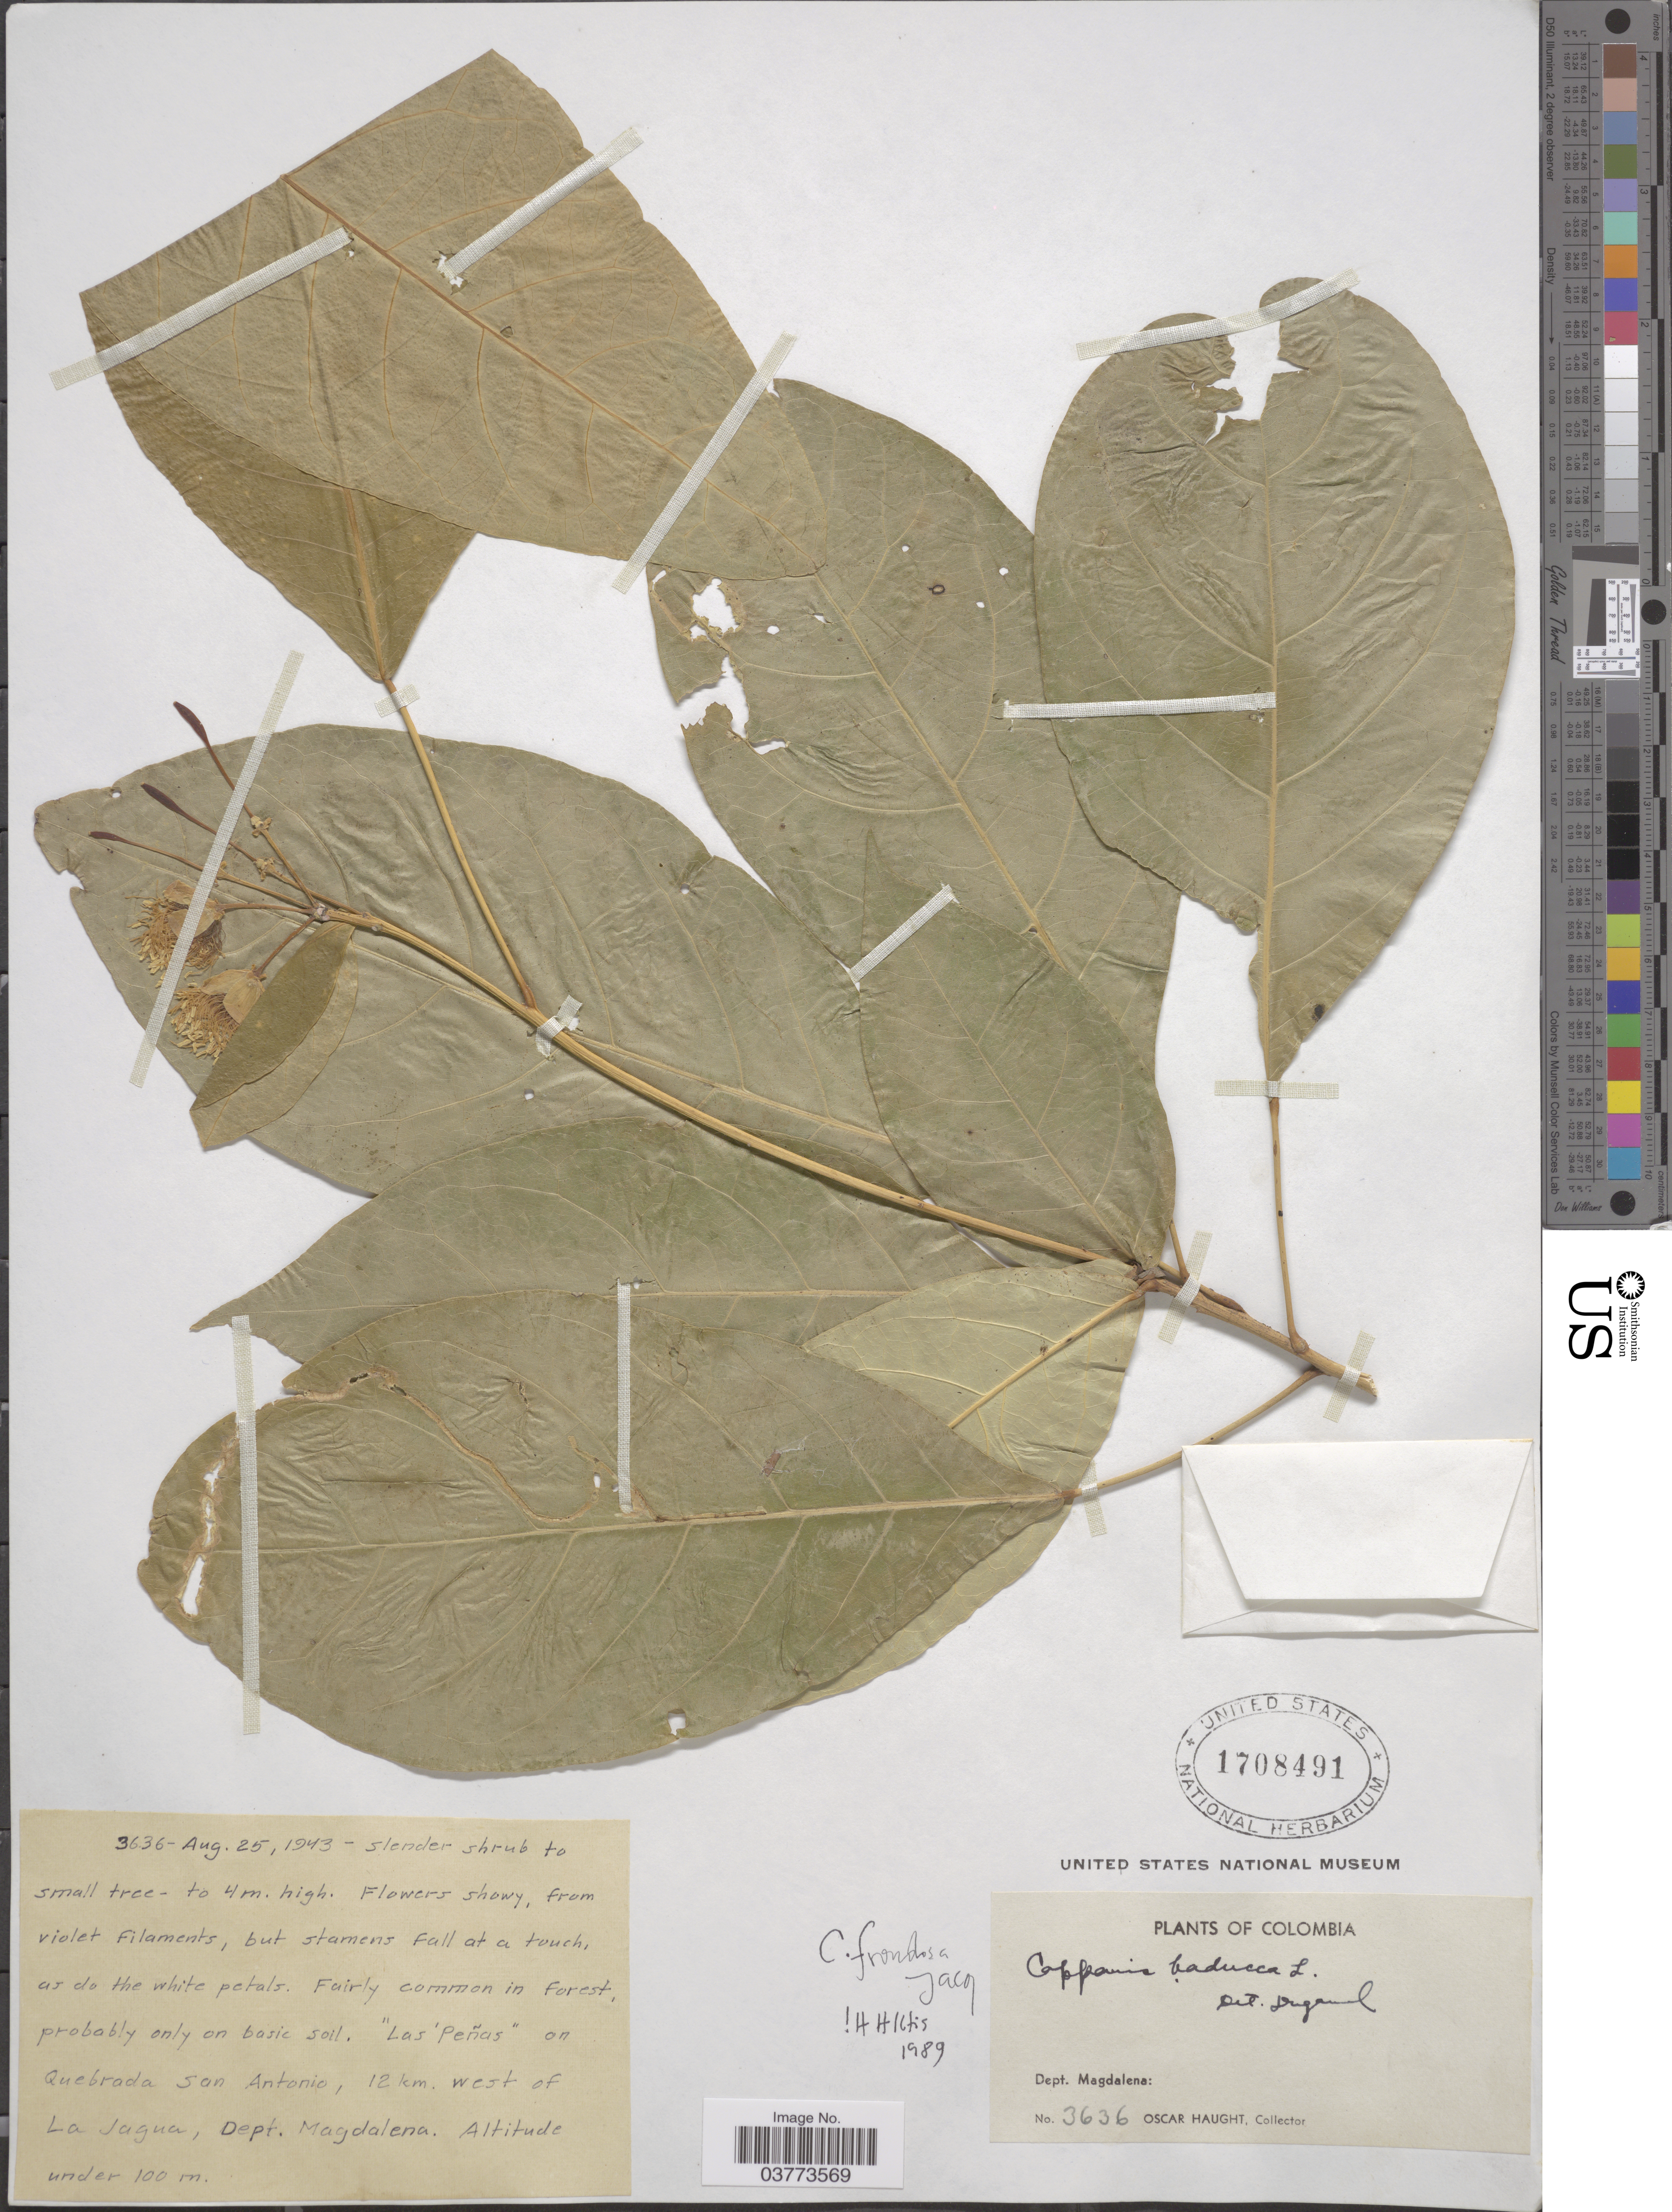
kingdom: Plantae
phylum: Tracheophyta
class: Magnoliopsida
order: Brassicales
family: Capparaceae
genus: Capparidastrum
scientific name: Capparidastrum frondosum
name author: (Jacq.) Cornejo & Iltis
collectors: O. L. Haught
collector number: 3636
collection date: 1943-08-25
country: Colombia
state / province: Magdalena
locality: Dept. Magdalena. "Las Peñas"on Quebrada San Antonio, 12 km. west of La Jagua.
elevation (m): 100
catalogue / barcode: US 1708491